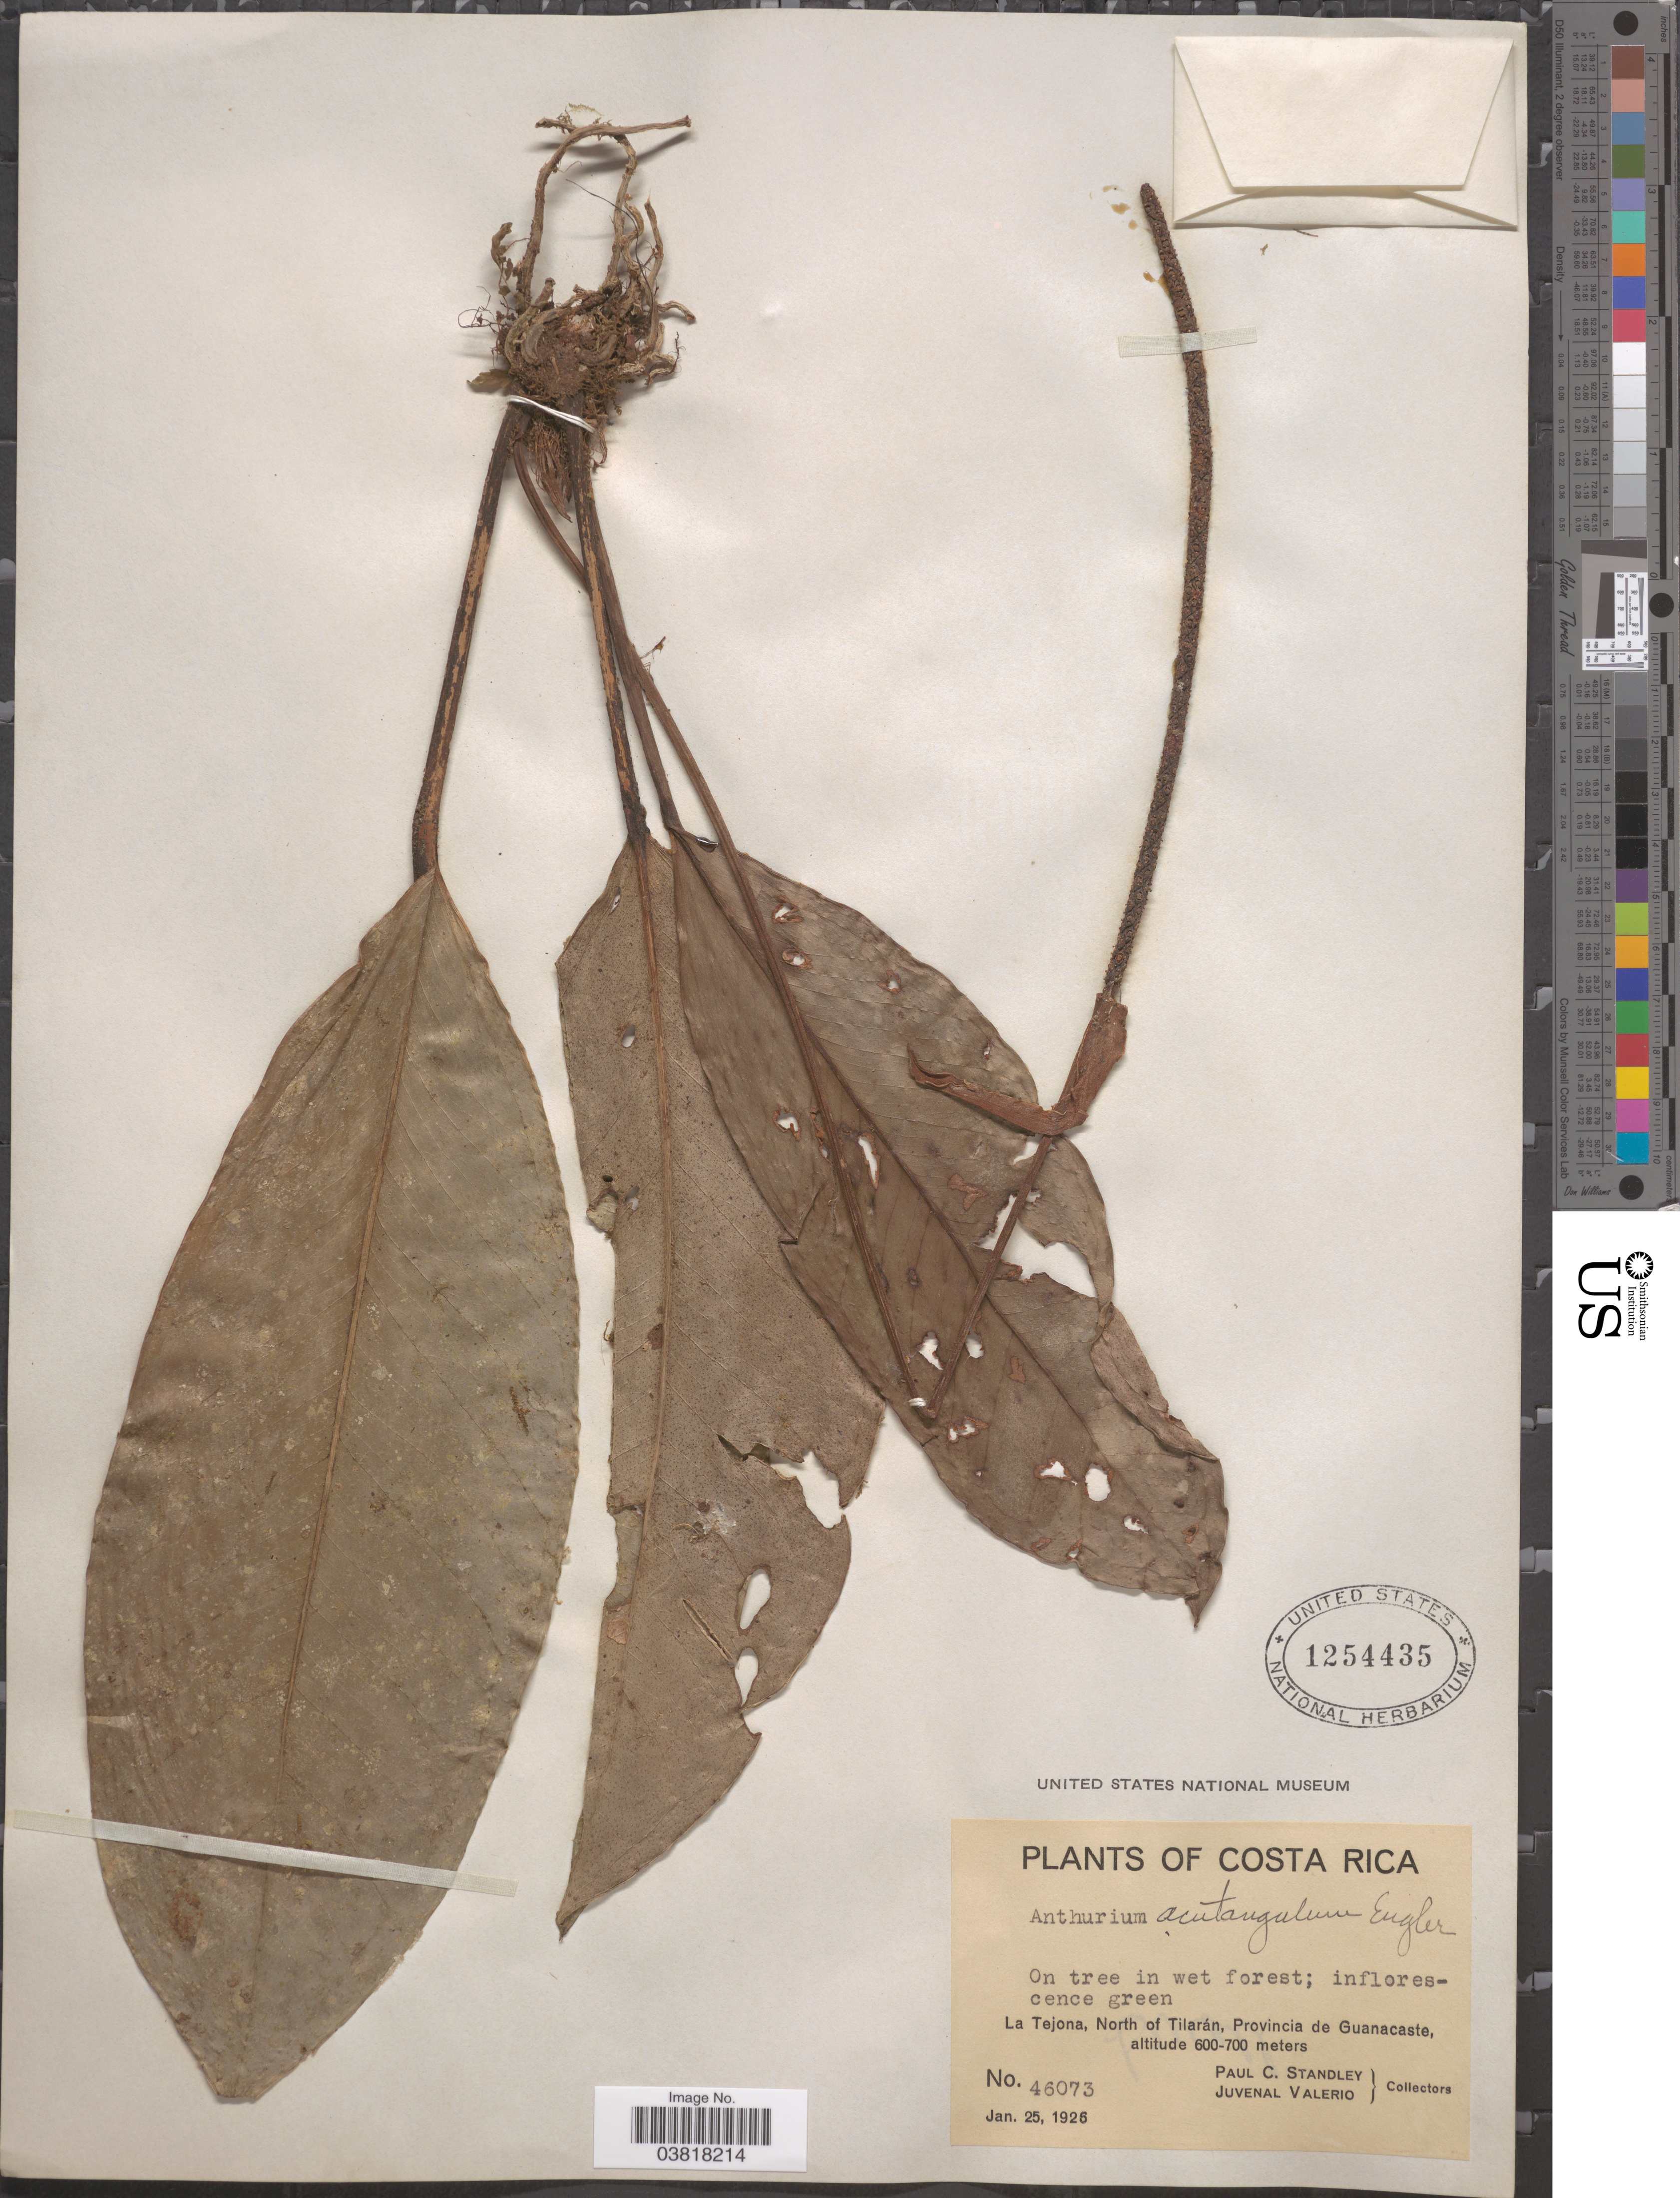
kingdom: Plantae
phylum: Tracheophyta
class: Liliopsida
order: Alismatales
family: Araceae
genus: Anthurium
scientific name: Anthurium acutangulum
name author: Engl.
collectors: P. C. Standley & J. Valerio R.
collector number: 46073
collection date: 1926-01-25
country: Costa Rica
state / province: Guanacaste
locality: La Tejona, North of Tilarán.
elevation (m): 600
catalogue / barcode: US 1254435